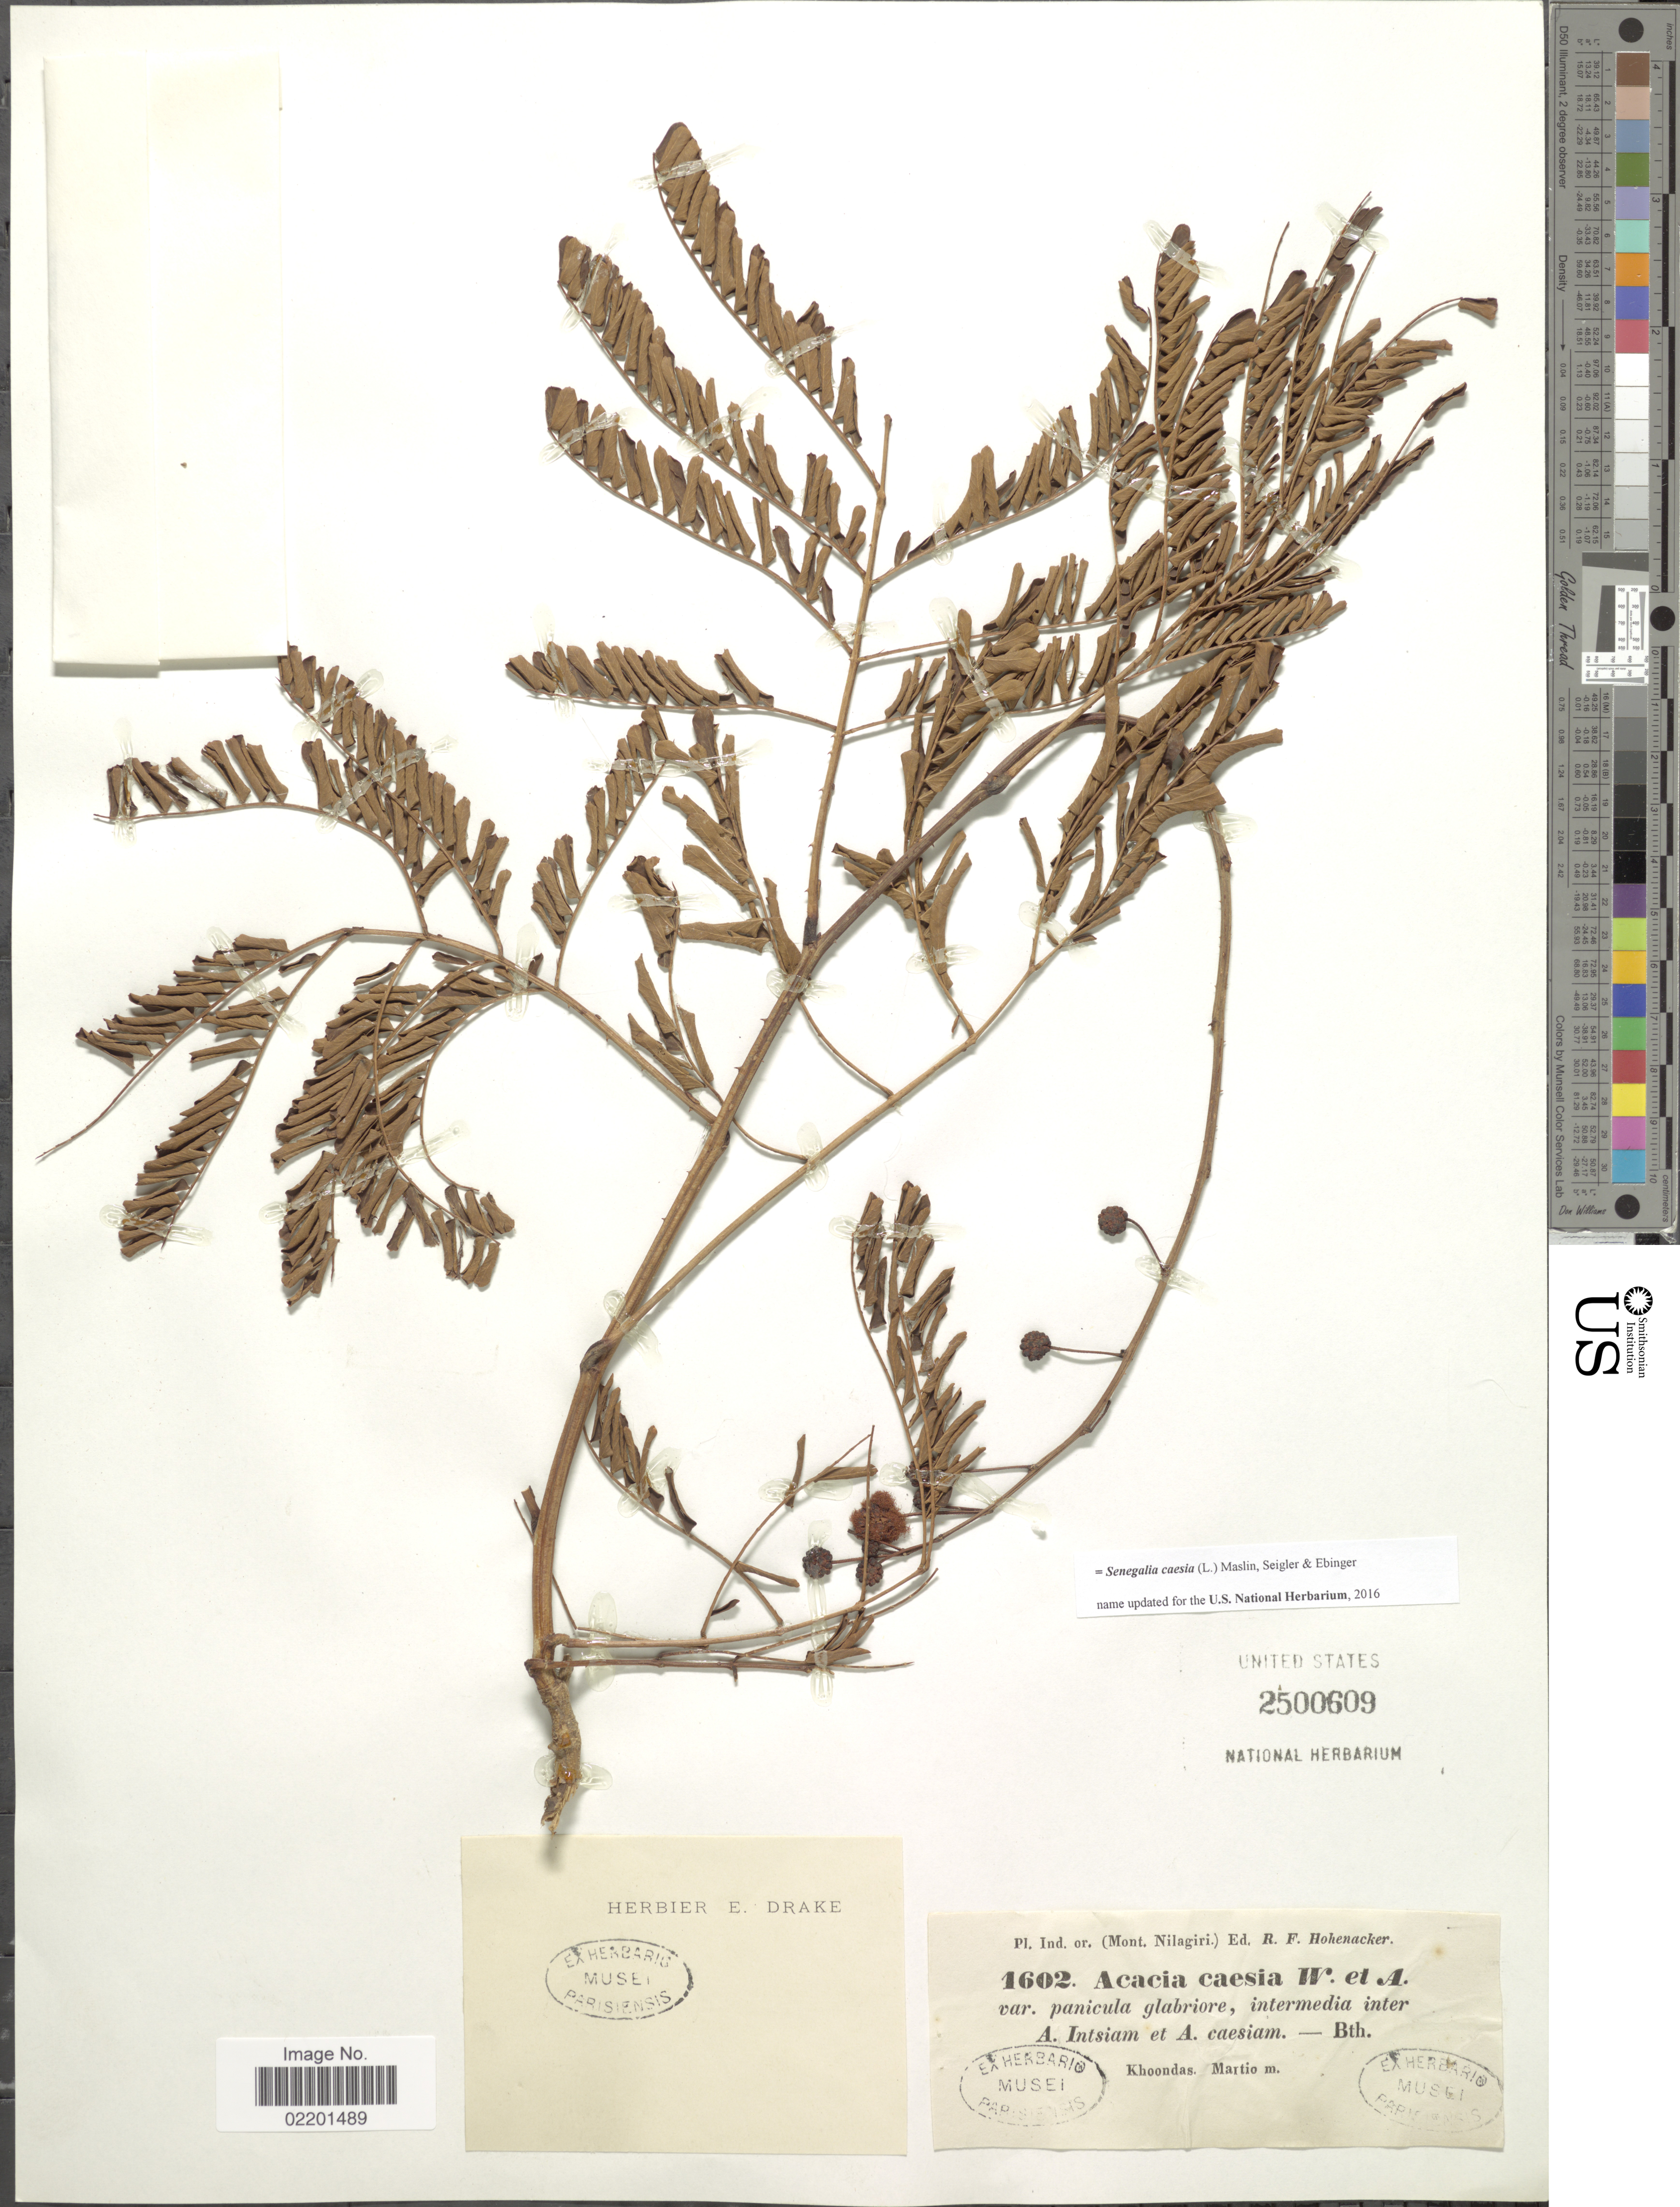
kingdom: Plantae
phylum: Tracheophyta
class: Magnoliopsida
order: Fabales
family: Fabaceae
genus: Senegalia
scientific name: Senegalia caesia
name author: (L.) Maslin et al.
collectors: R. F. Hohenacker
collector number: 1602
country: India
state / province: Orissa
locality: Pl. Ind. (Mont.Nilagiri), Khoondas.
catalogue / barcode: US 2500609